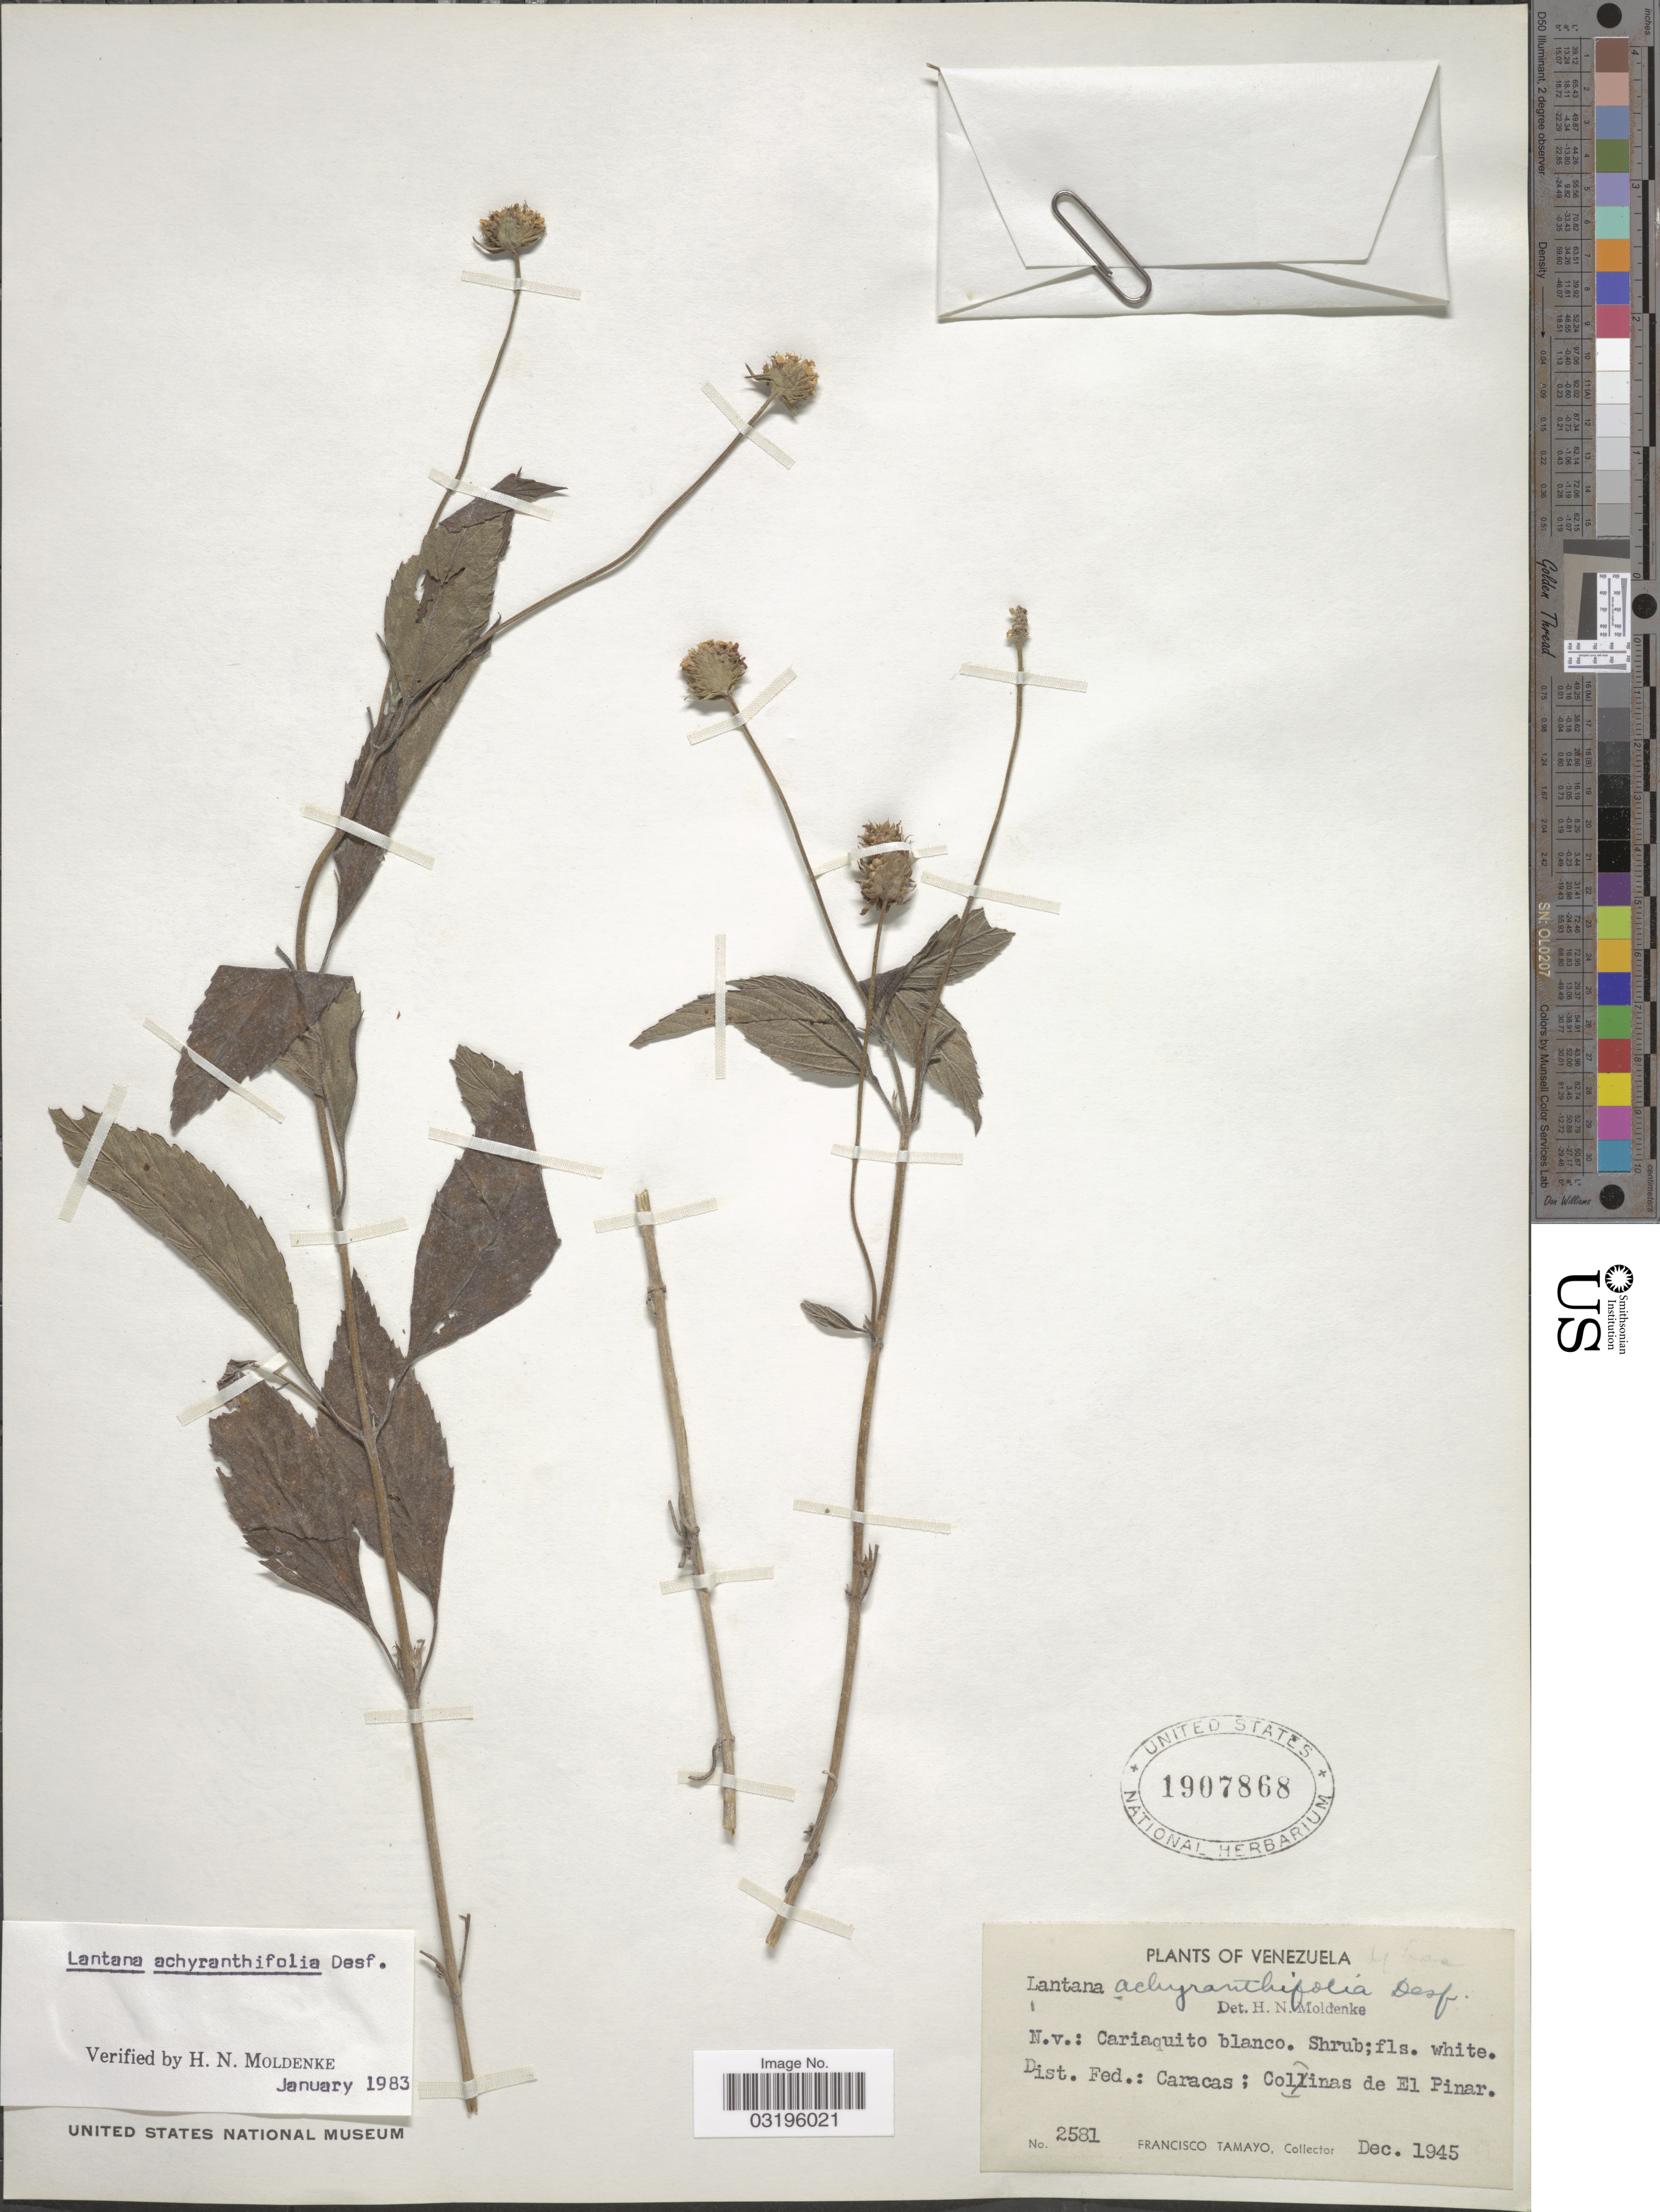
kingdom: Plantae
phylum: Tracheophyta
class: Magnoliopsida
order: Lamiales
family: Verbenaceae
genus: Lantana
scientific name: Lantana achyranthifolia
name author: Desf.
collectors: F. Tamayo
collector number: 2581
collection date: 1945-12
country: Venezuela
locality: Dist. Fed.: Caracas; Collinas de El Pinar.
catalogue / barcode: US 1907868